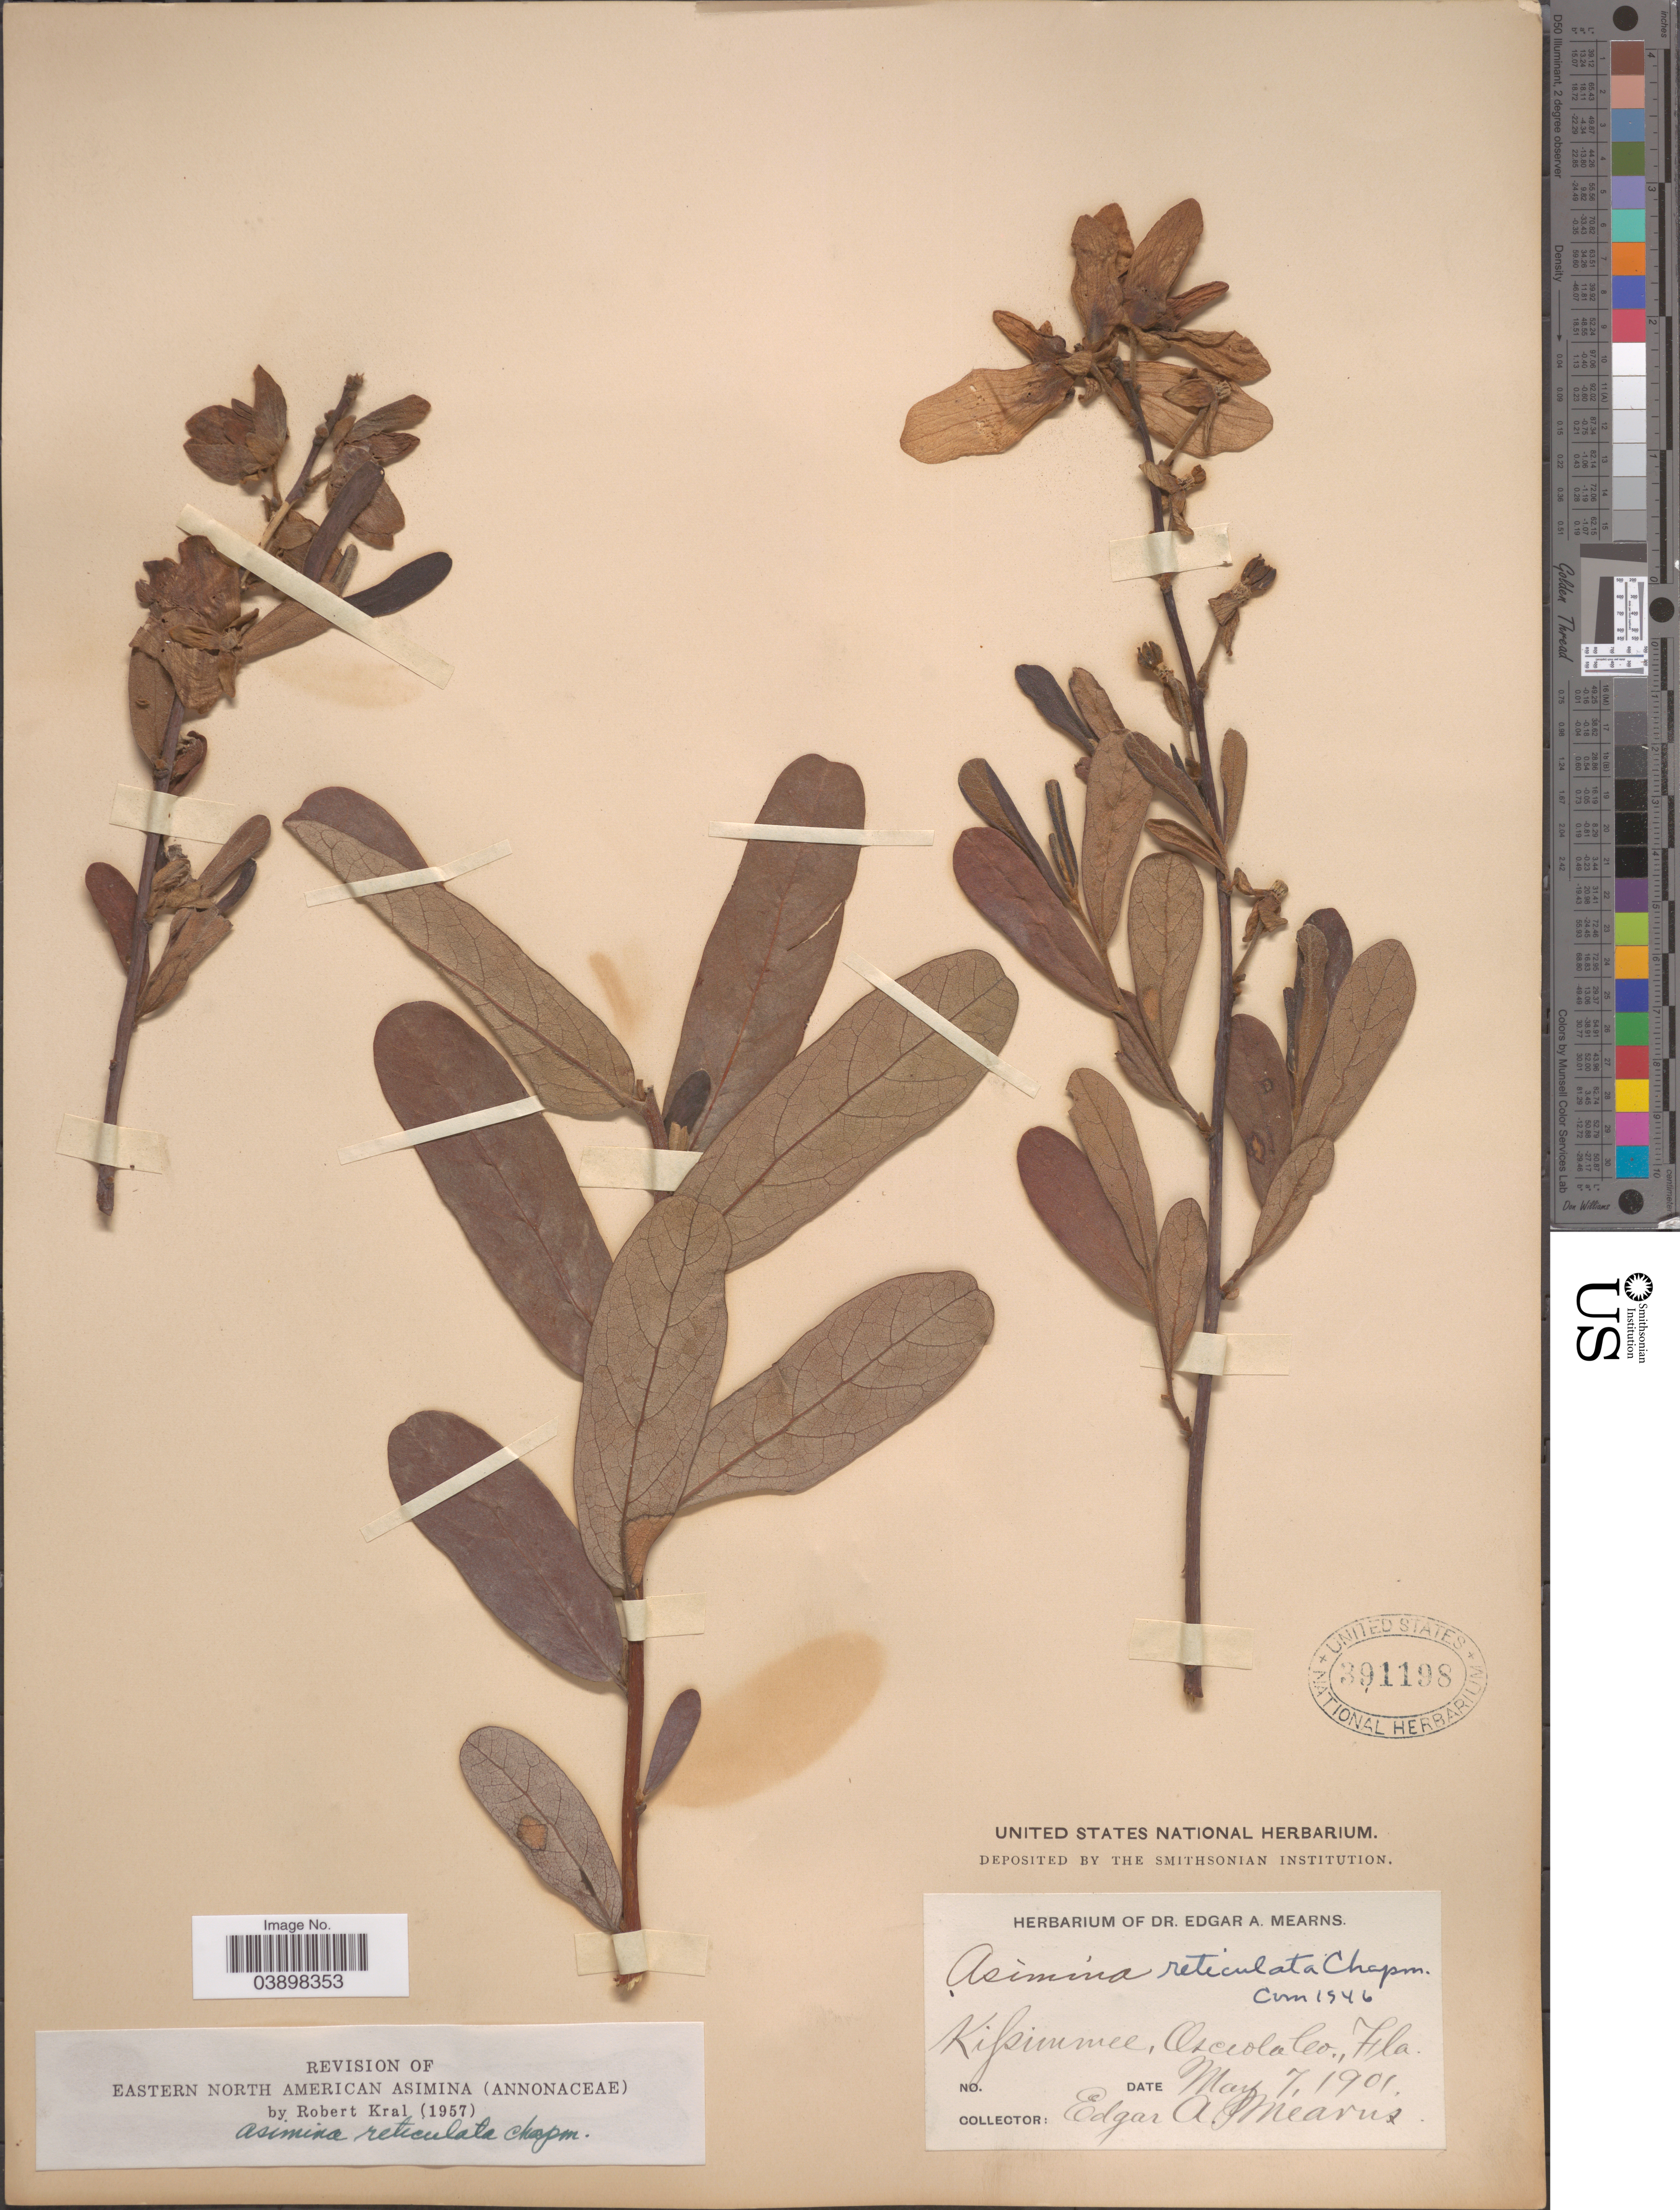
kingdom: Plantae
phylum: Tracheophyta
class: Magnoliopsida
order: Magnoliales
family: Annonaceae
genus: Asimina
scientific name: Asimina reticulata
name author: (Shuttlew.) Chapm.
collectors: E. A. Mearns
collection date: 1901-05-07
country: United States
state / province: Florida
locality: Kissimmee, Osceola Co.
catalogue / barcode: US 391198